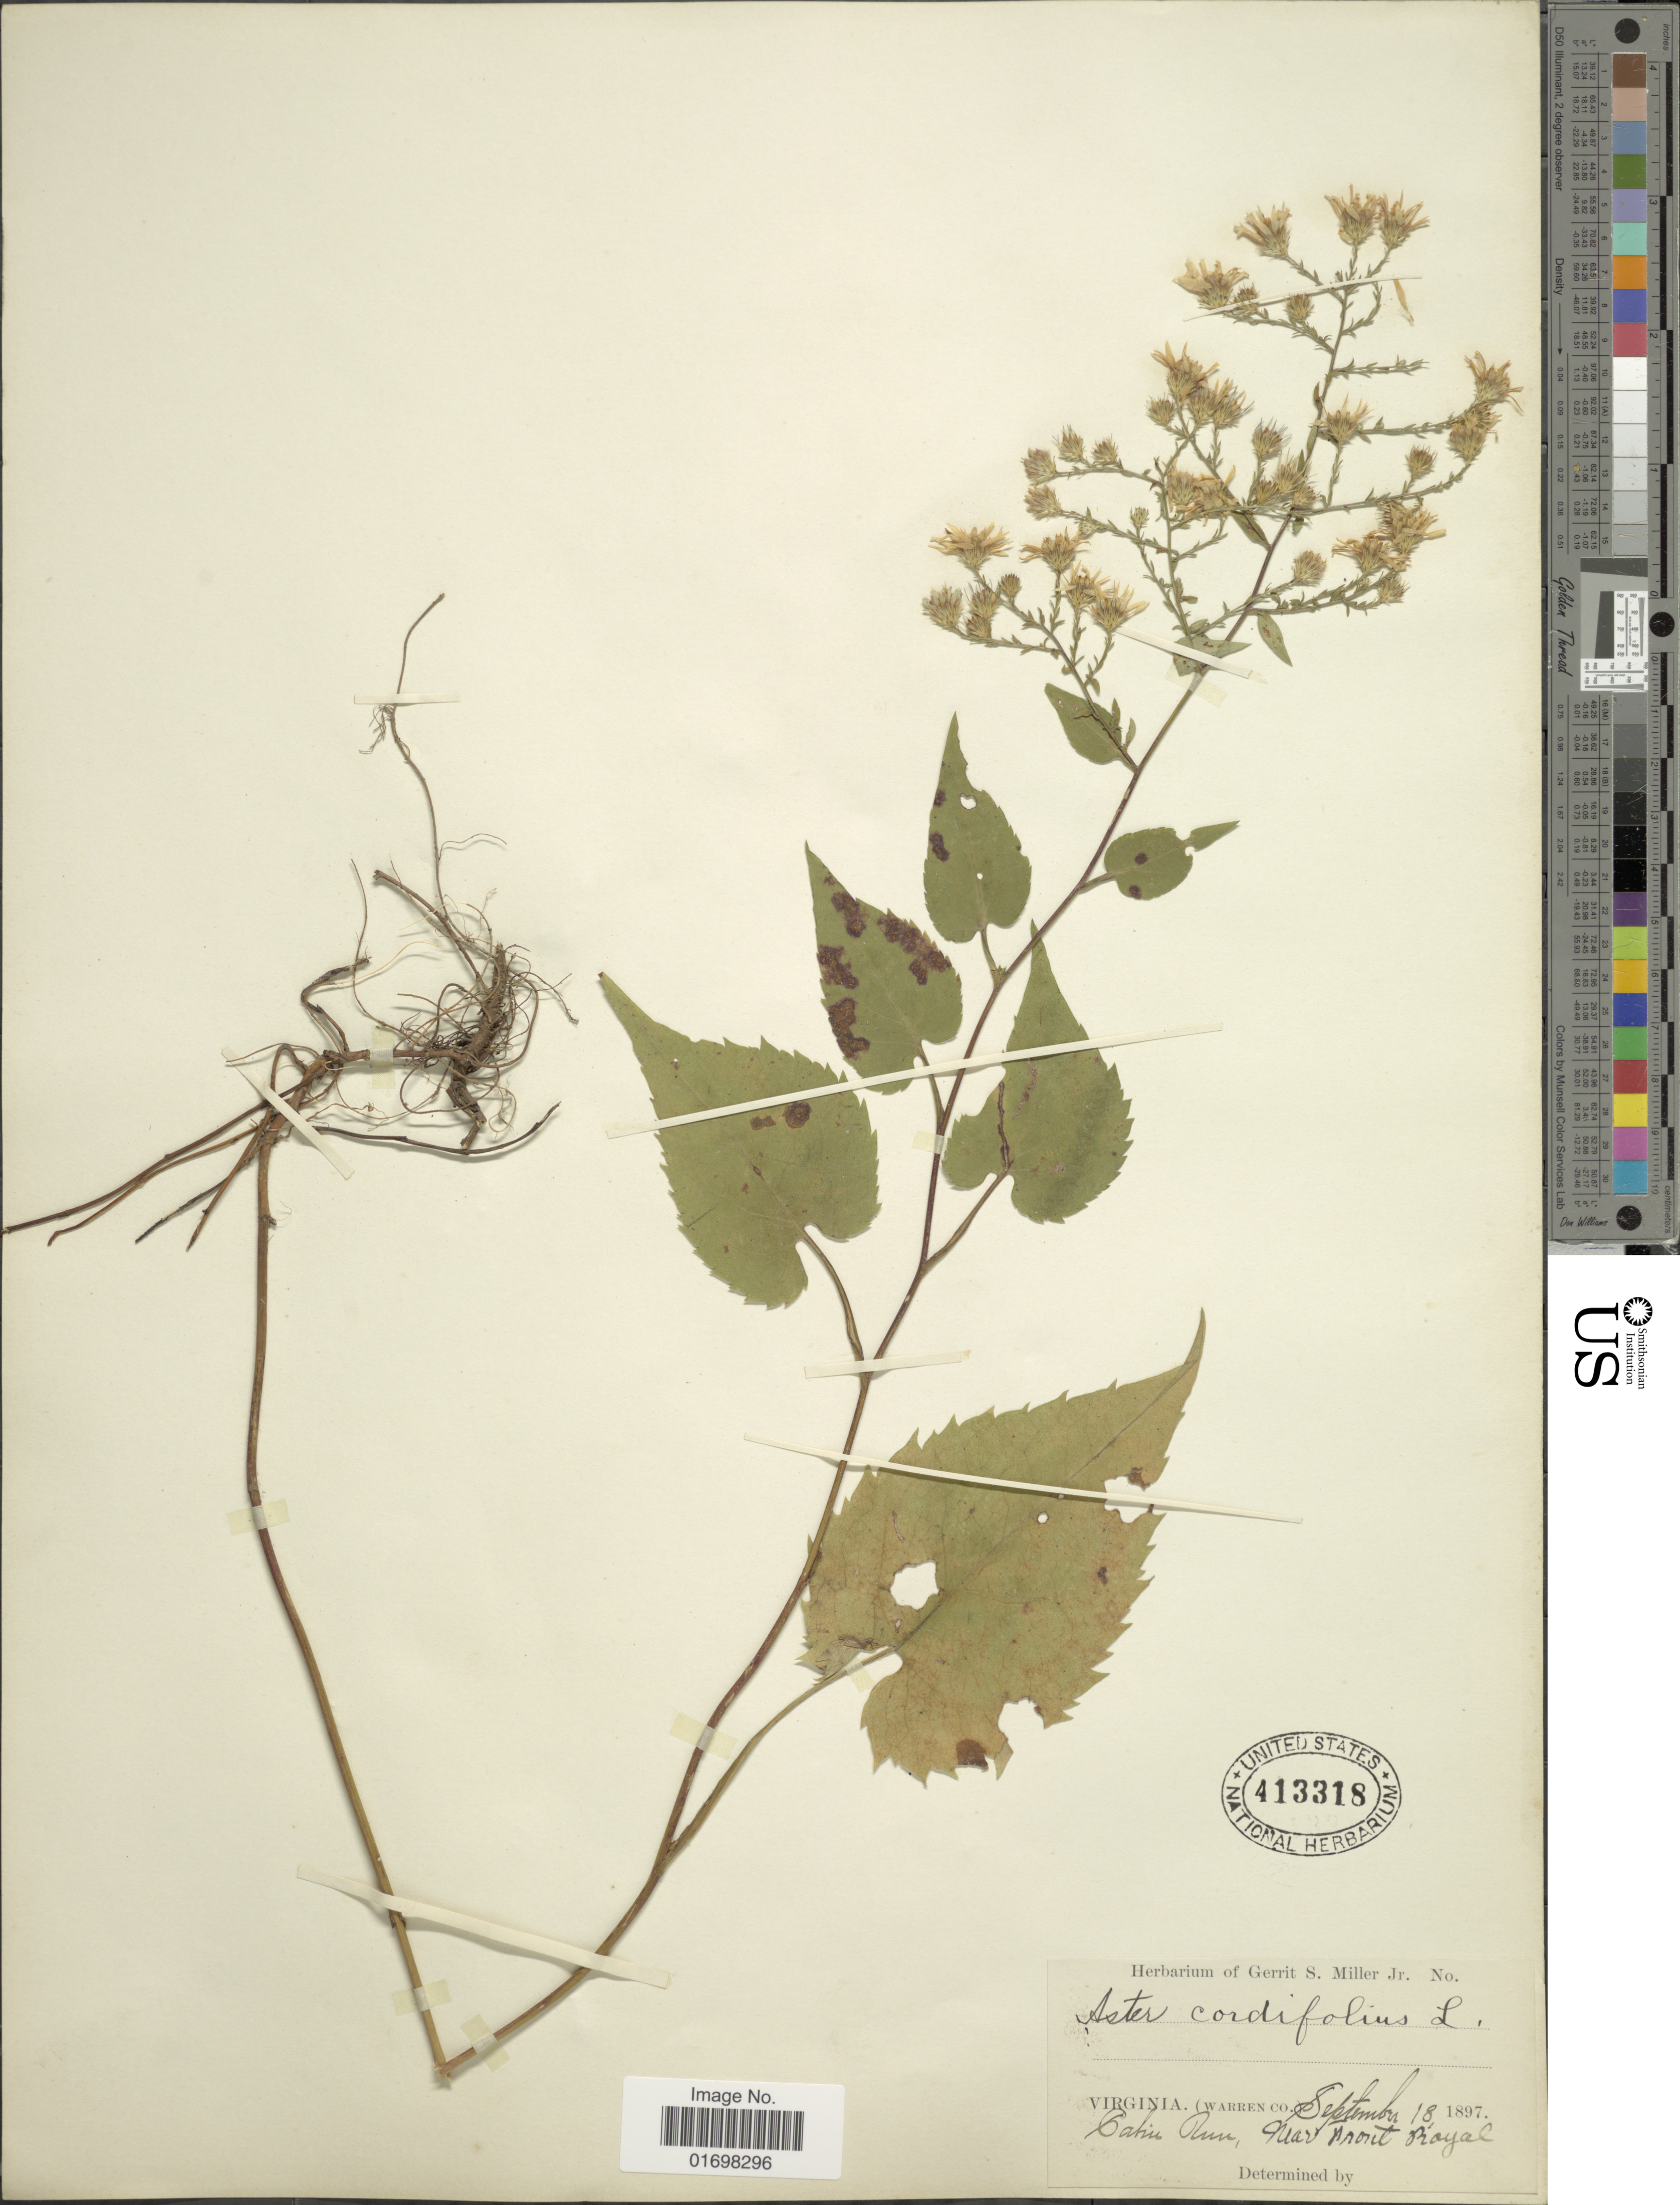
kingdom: Plantae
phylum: Tracheophyta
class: Magnoliopsida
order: Asterales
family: Asteraceae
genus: Symphyotrichum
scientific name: Symphyotrichum cordifolium var. cordifolium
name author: (L.) G.L. Nesom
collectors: ex herb. Gerrit S. Miller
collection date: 1897-09-18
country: United States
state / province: Virginia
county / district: Warren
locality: Catin Rum, near Front Royal.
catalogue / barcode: US 413318